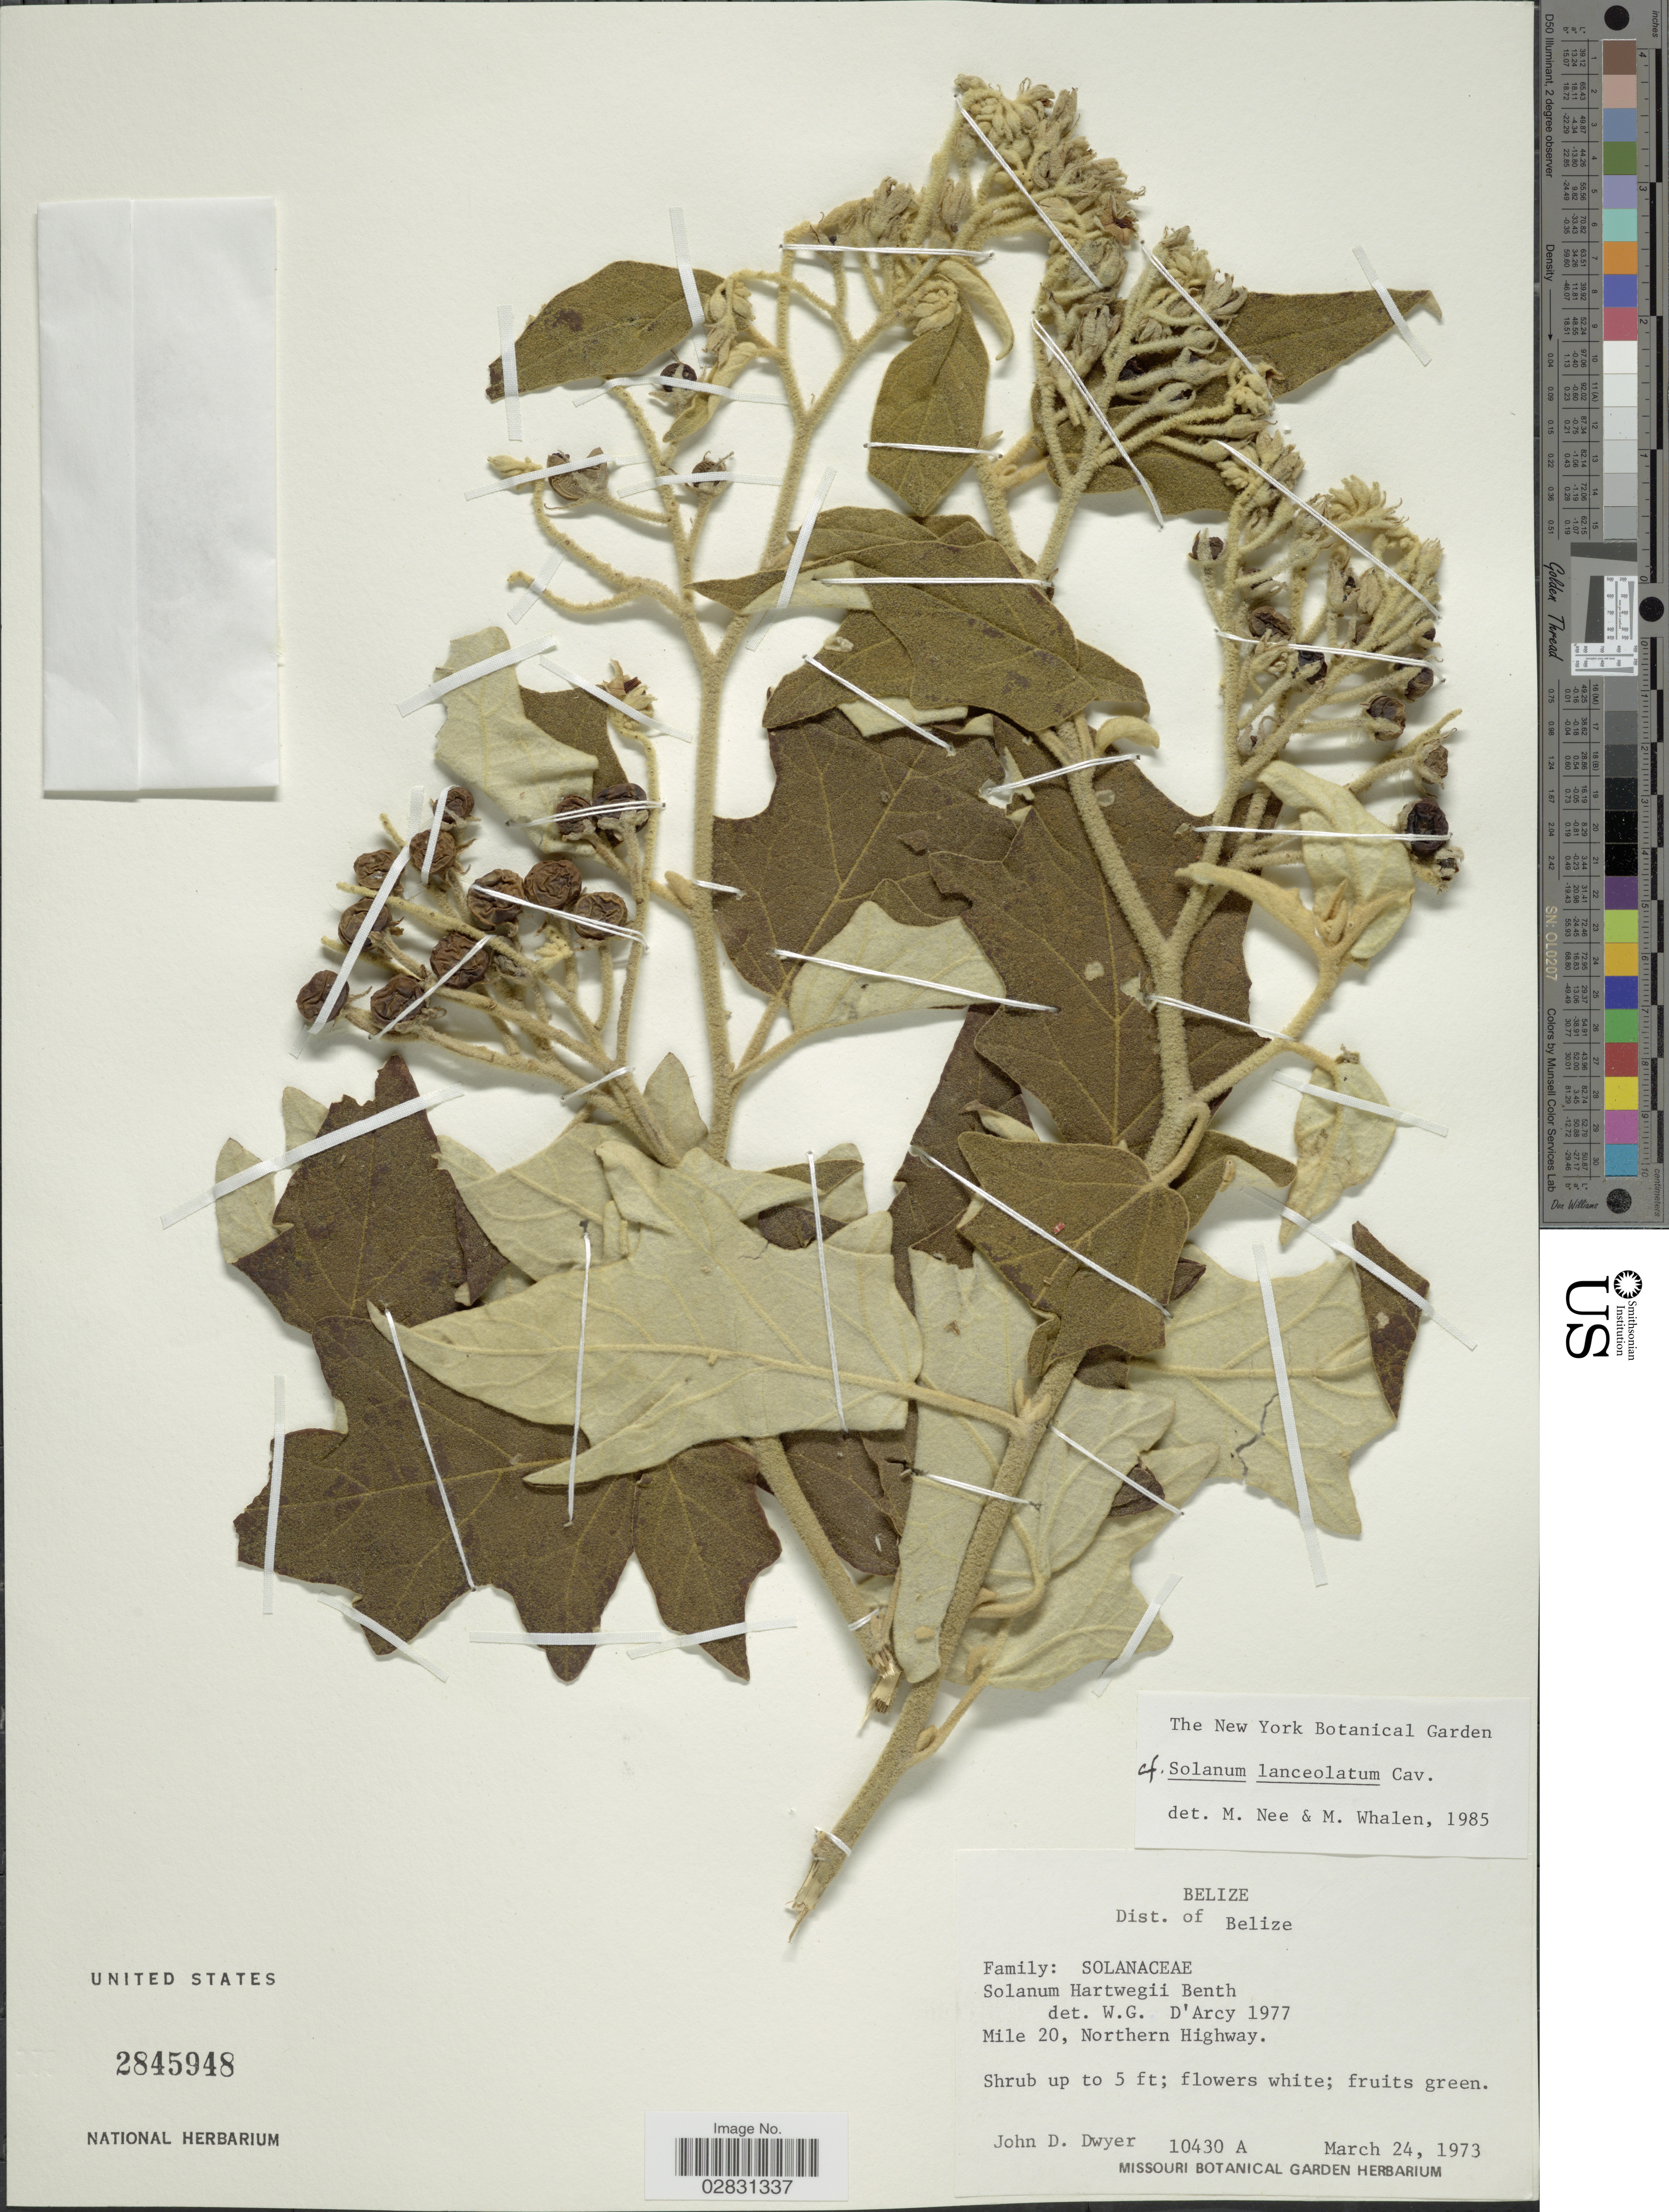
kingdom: Plantae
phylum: Tracheophyta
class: Magnoliopsida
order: Solanales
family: Solanaceae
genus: Solanum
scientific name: Solanum lanceolatum Berthault, nom. illeg.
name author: Berthault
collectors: J. D. Dwyer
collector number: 10430A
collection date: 1973-03-24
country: Belize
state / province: Belize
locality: Dist. of Belize, Mile 20, Northern Highway.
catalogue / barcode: US 2845948